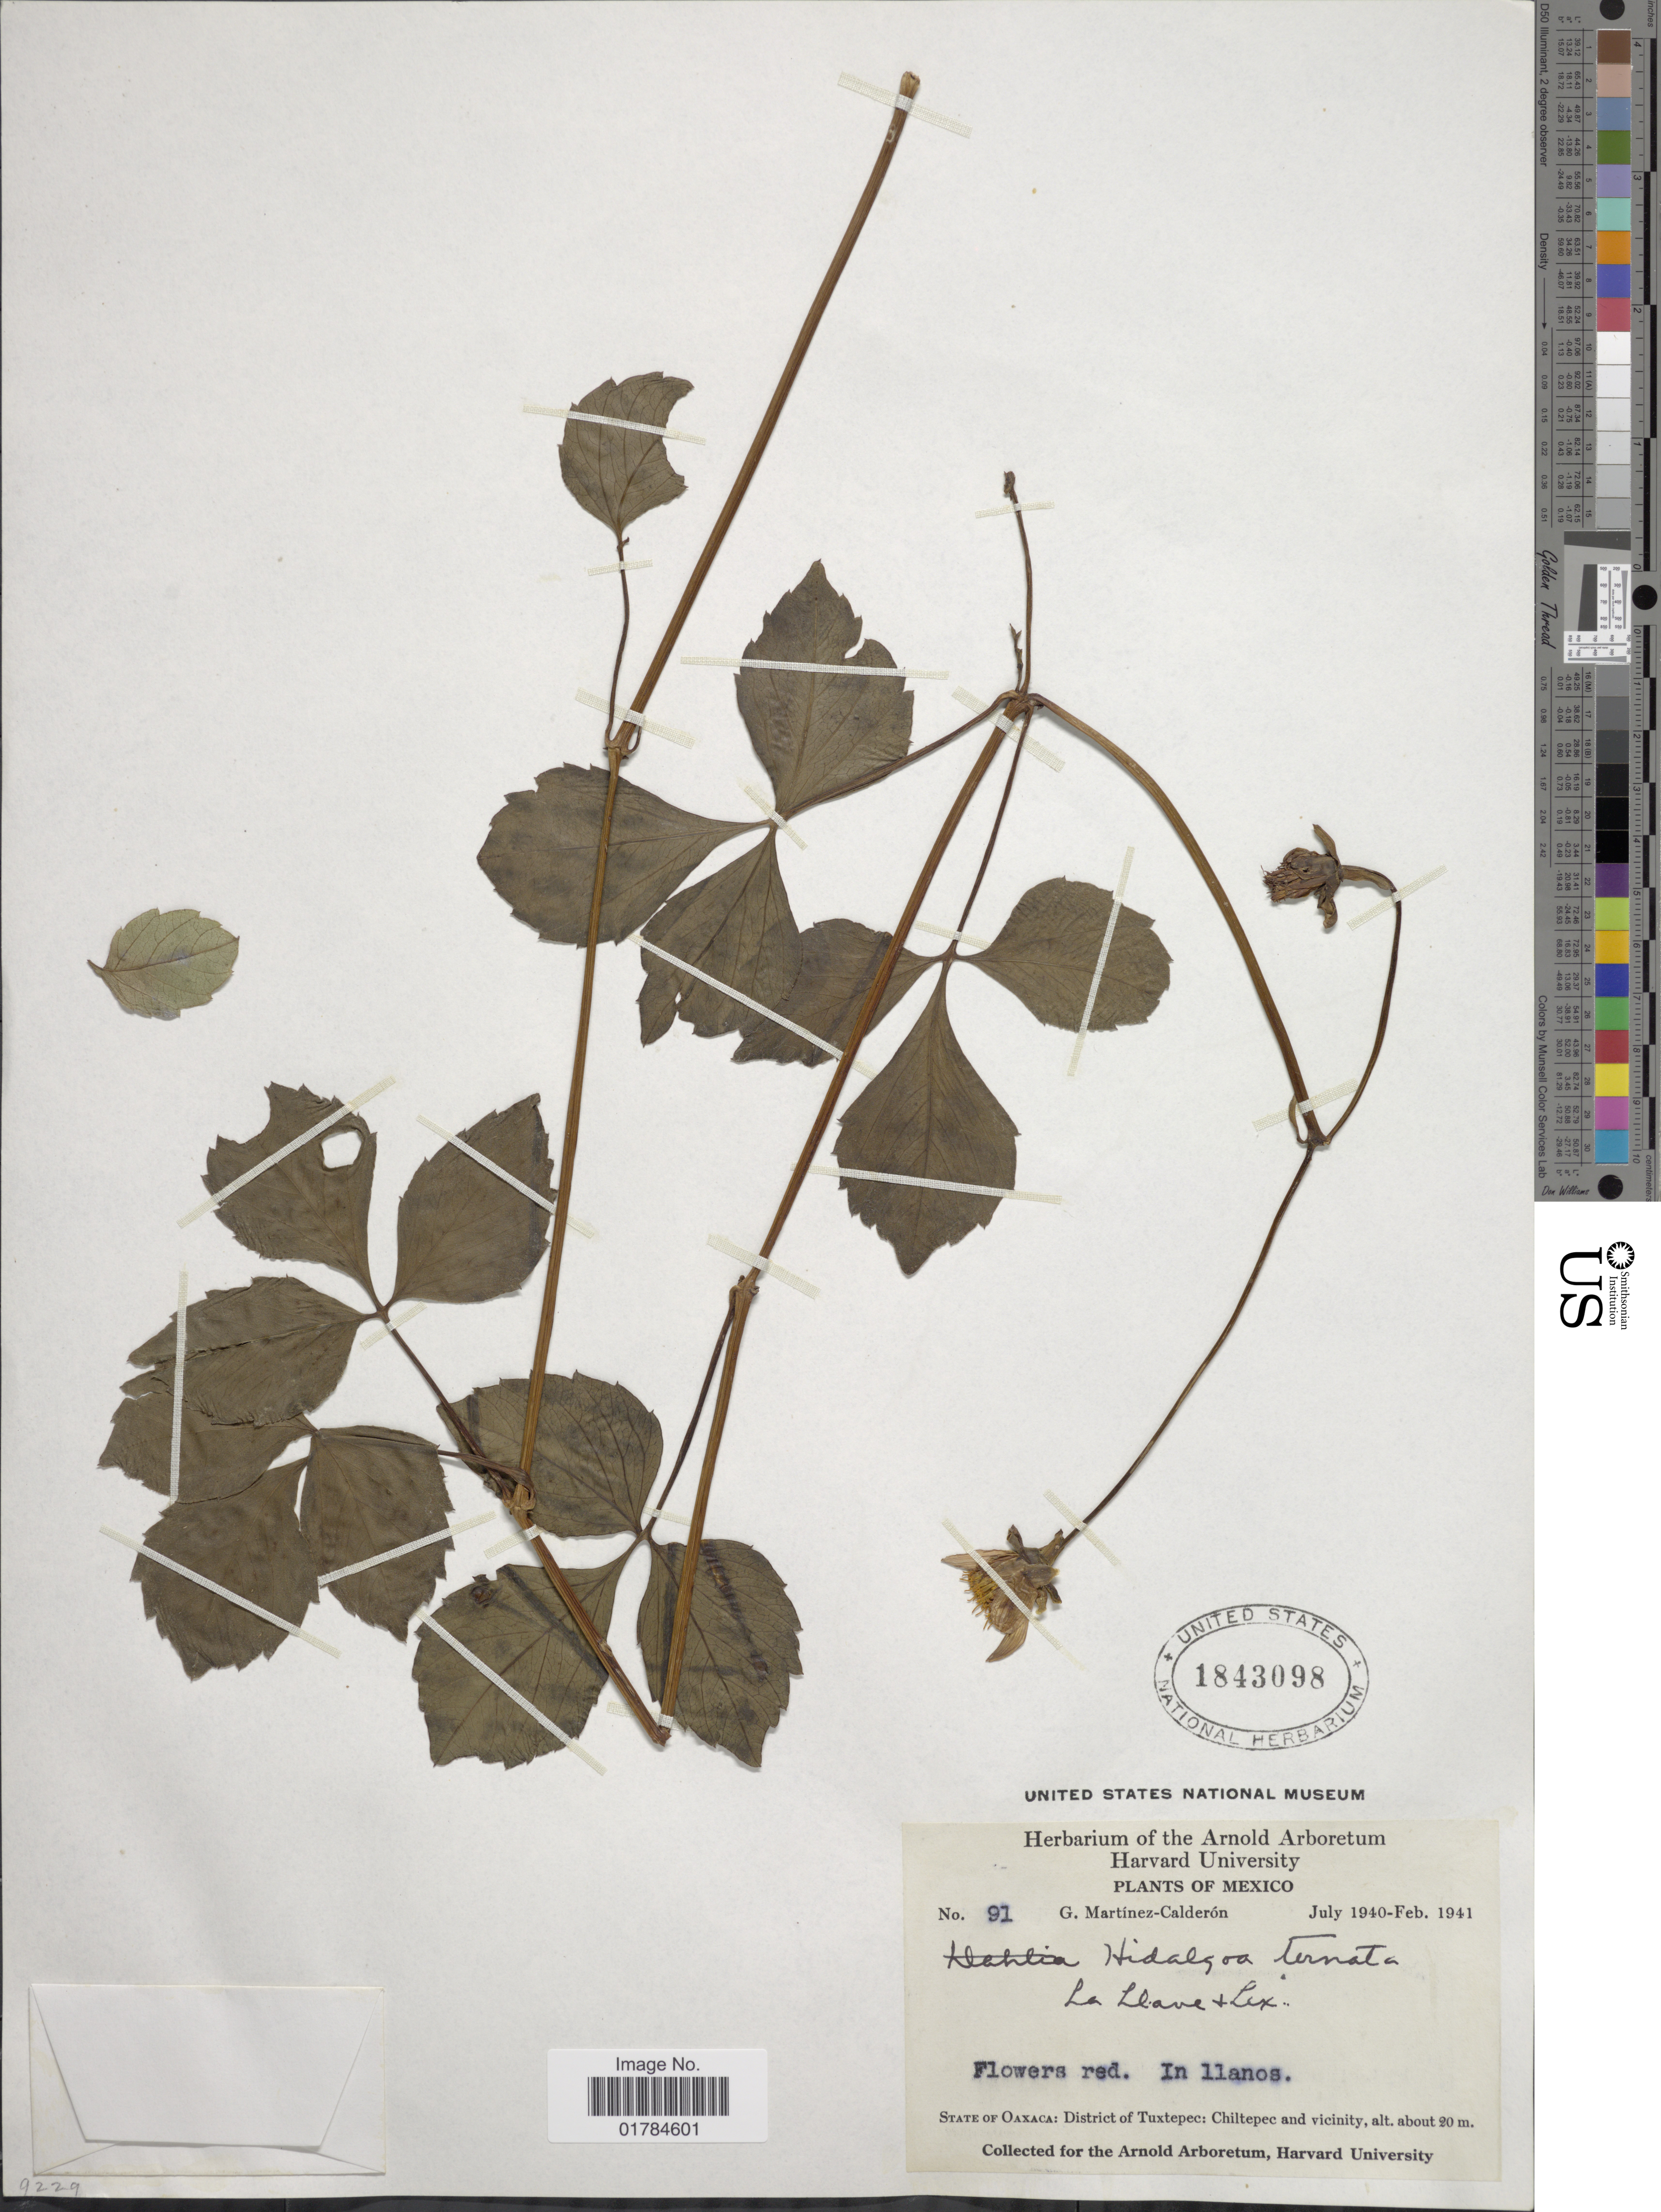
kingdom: Plantae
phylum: Tracheophyta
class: Magnoliopsida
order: Asterales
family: Asteraceae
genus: Hidalgoa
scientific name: Hidalgoa ternata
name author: La Llave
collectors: G. Martínez Calderón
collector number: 91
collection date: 1940-07/1941-02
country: Mexico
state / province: Oaxaca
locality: District of Tuxtepec: Chiltepec and vicinity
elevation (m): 20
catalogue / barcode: US 1843098